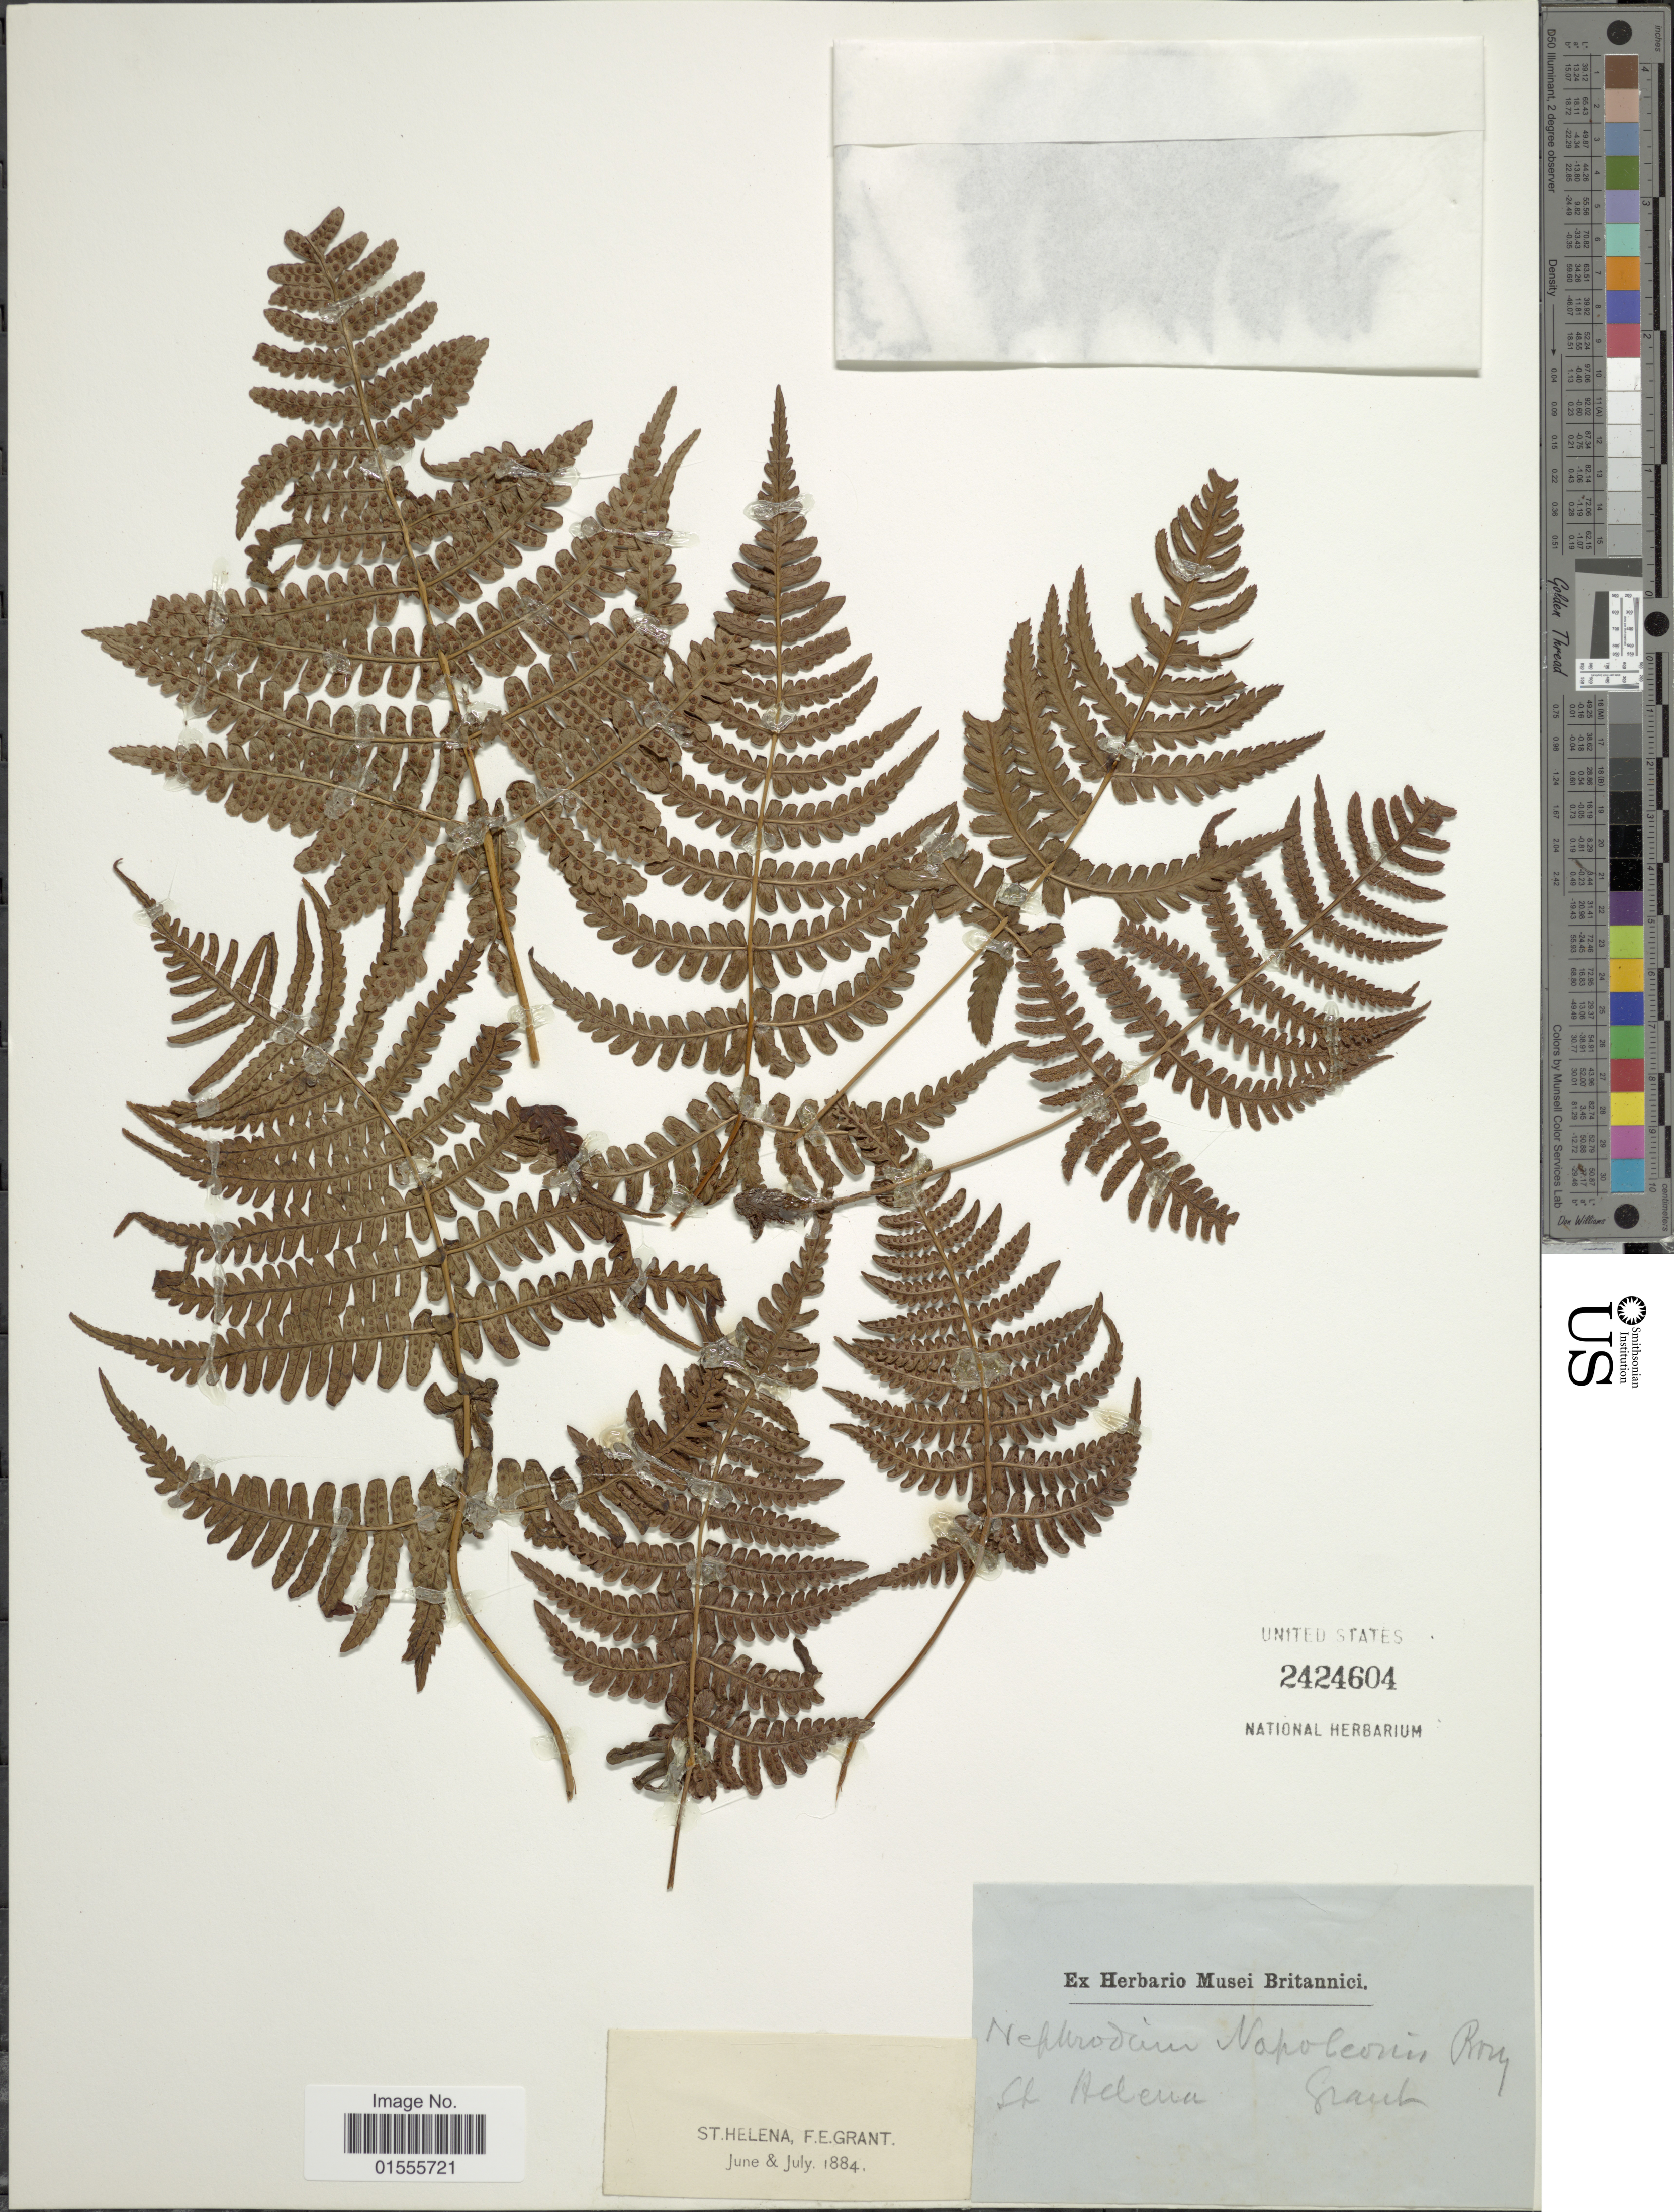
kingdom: Plantae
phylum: Tracheophyta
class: Polypodiopsida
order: Polypodiales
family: Dryopteridaceae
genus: Dryopteris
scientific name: Dryopteris napoleonis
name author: Kuntze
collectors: F. Grant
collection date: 1884-06/1884-07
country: St. Helena Islands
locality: St Helena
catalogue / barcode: US 2424604